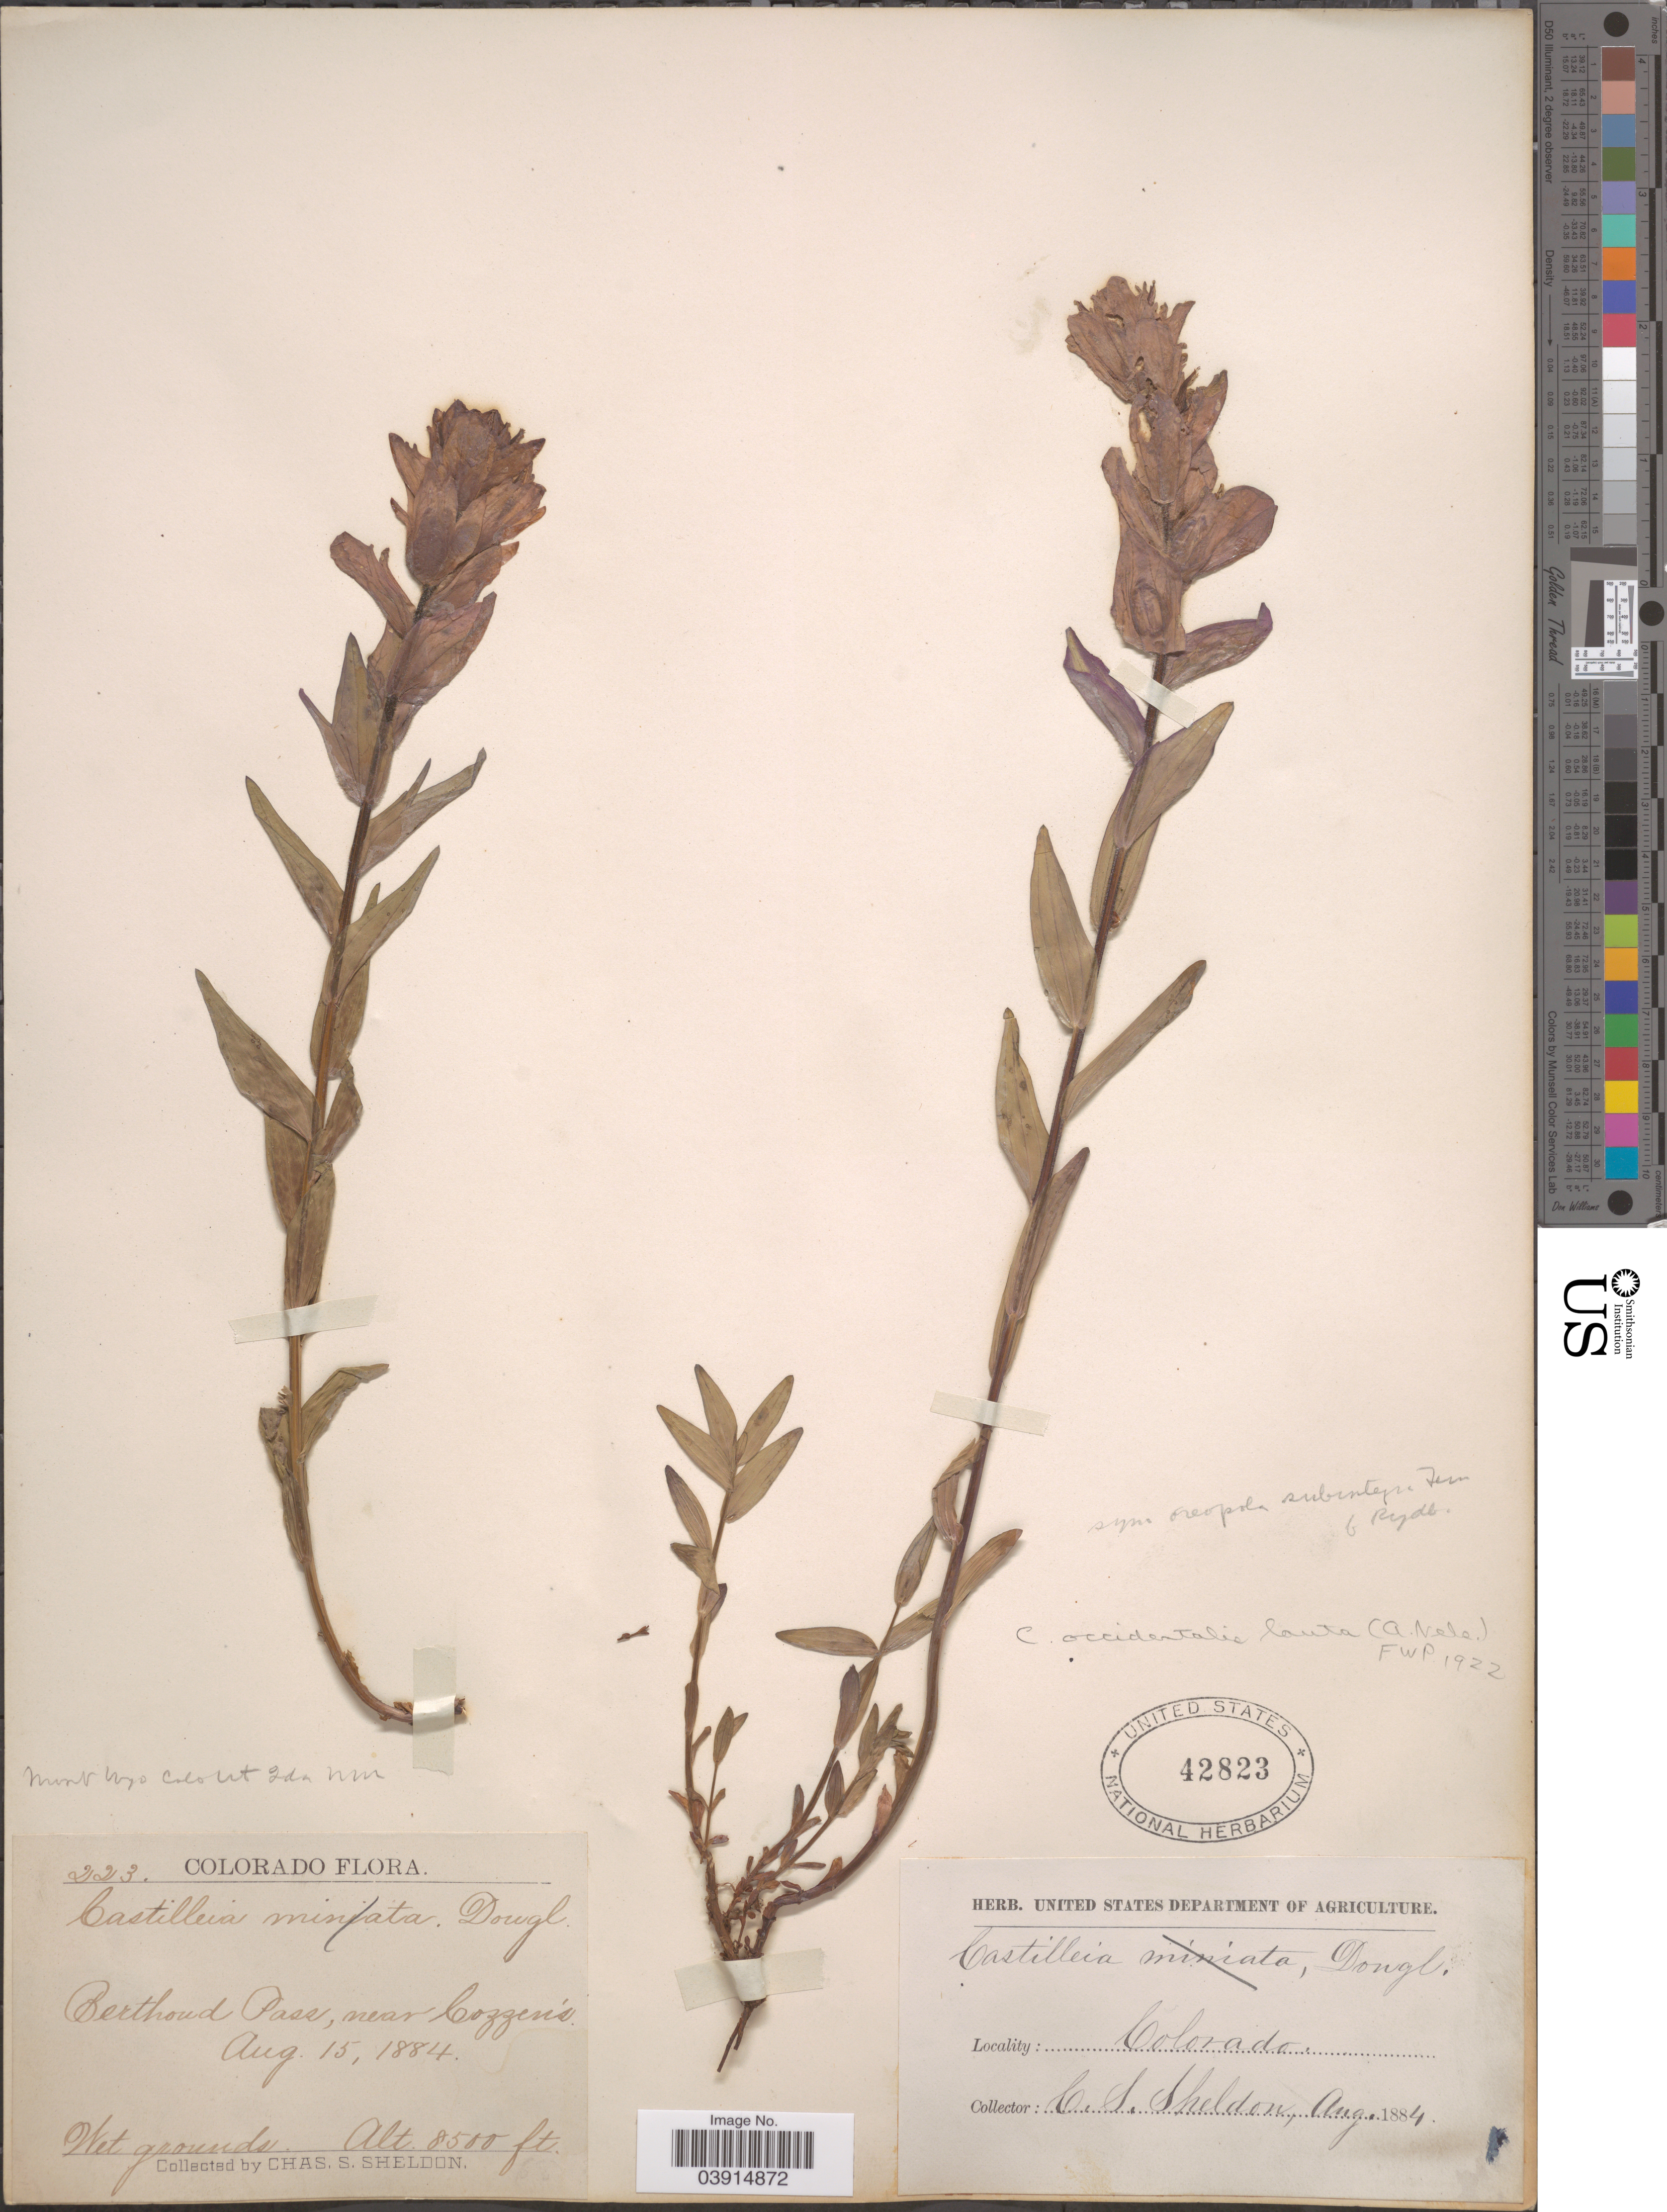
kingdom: Plantae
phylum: Tracheophyta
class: Magnoliopsida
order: Lamiales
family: Orobanchaceae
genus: Castilleja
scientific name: Castilleja sp.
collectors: C. S. Sheldon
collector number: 223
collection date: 1884-08-15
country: United States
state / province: Colorado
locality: Berthoud Pass, near Cozzen's.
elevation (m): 2591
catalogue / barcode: US 42823